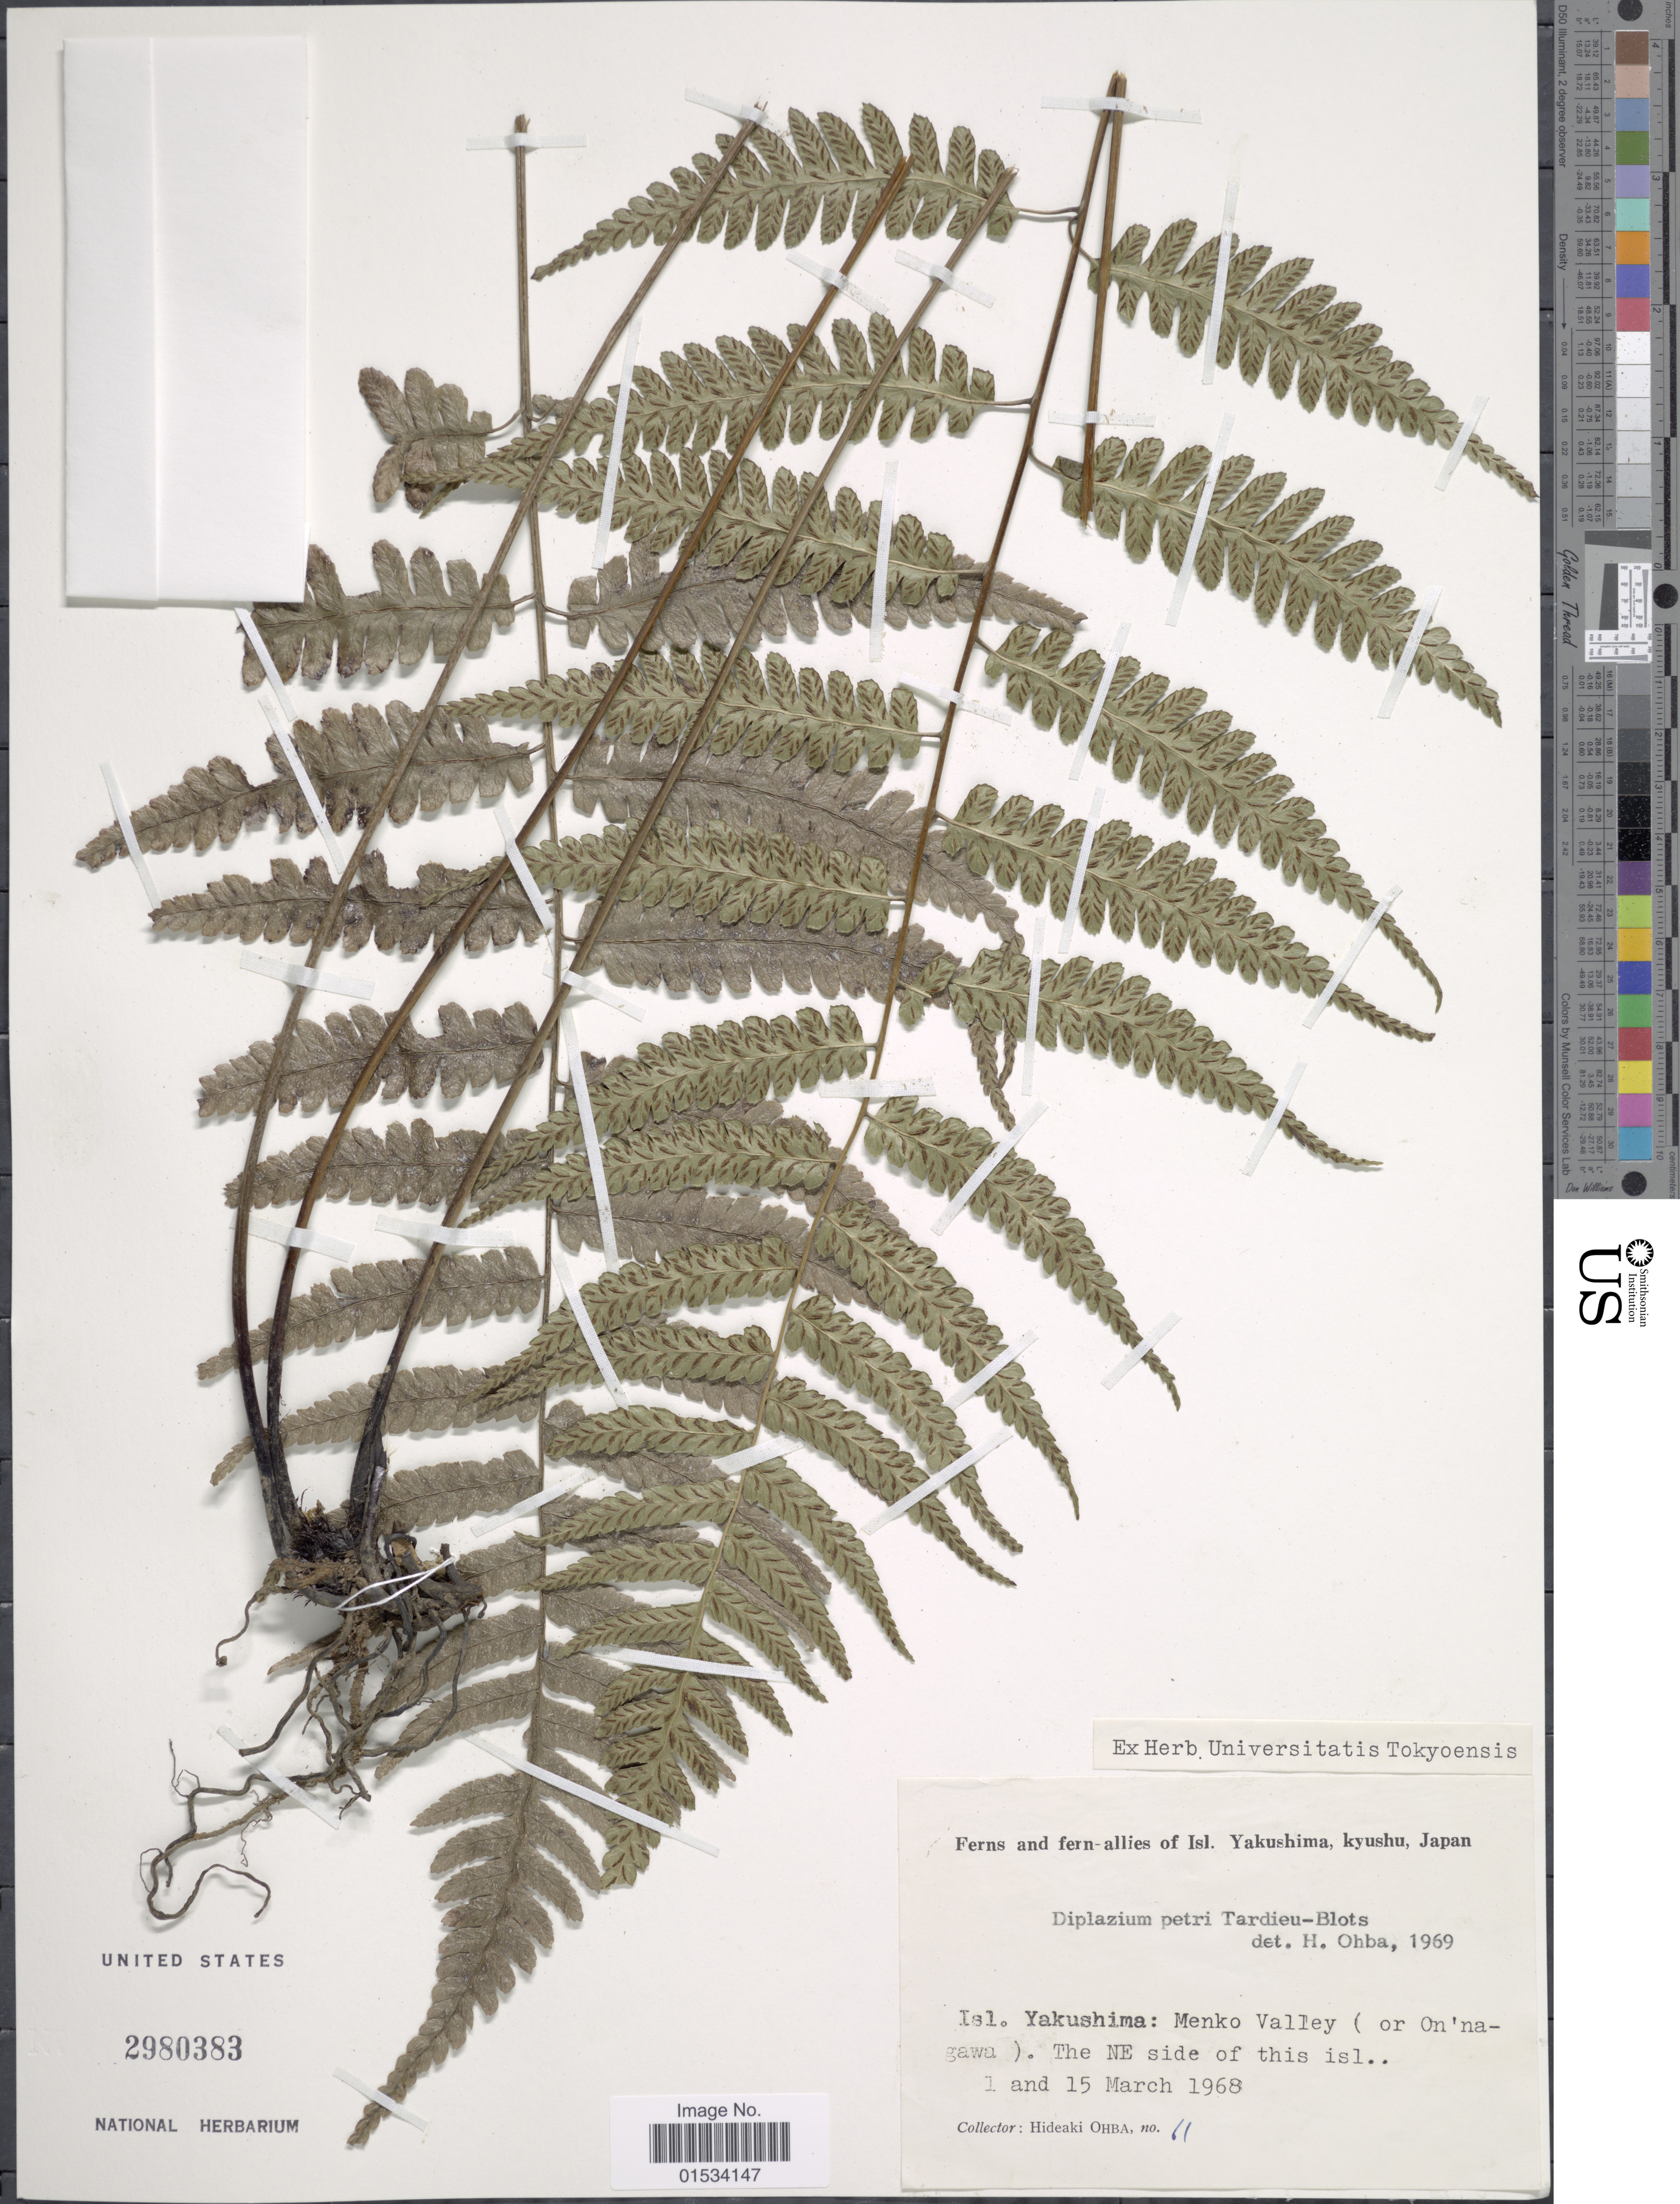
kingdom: Plantae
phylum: Tracheophyta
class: Polypodiopsida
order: Polypodiales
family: Athyriaceae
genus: Diplazium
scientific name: Diplazium petri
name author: Tardieu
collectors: H. Ohba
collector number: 61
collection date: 1968-03-01/1968-03-15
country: Japan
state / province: Kagosima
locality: Isl. Yakushima, Kyushu: Menko Valley ( or On'nagawa), The NE side of this Isl.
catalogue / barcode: US 2980383